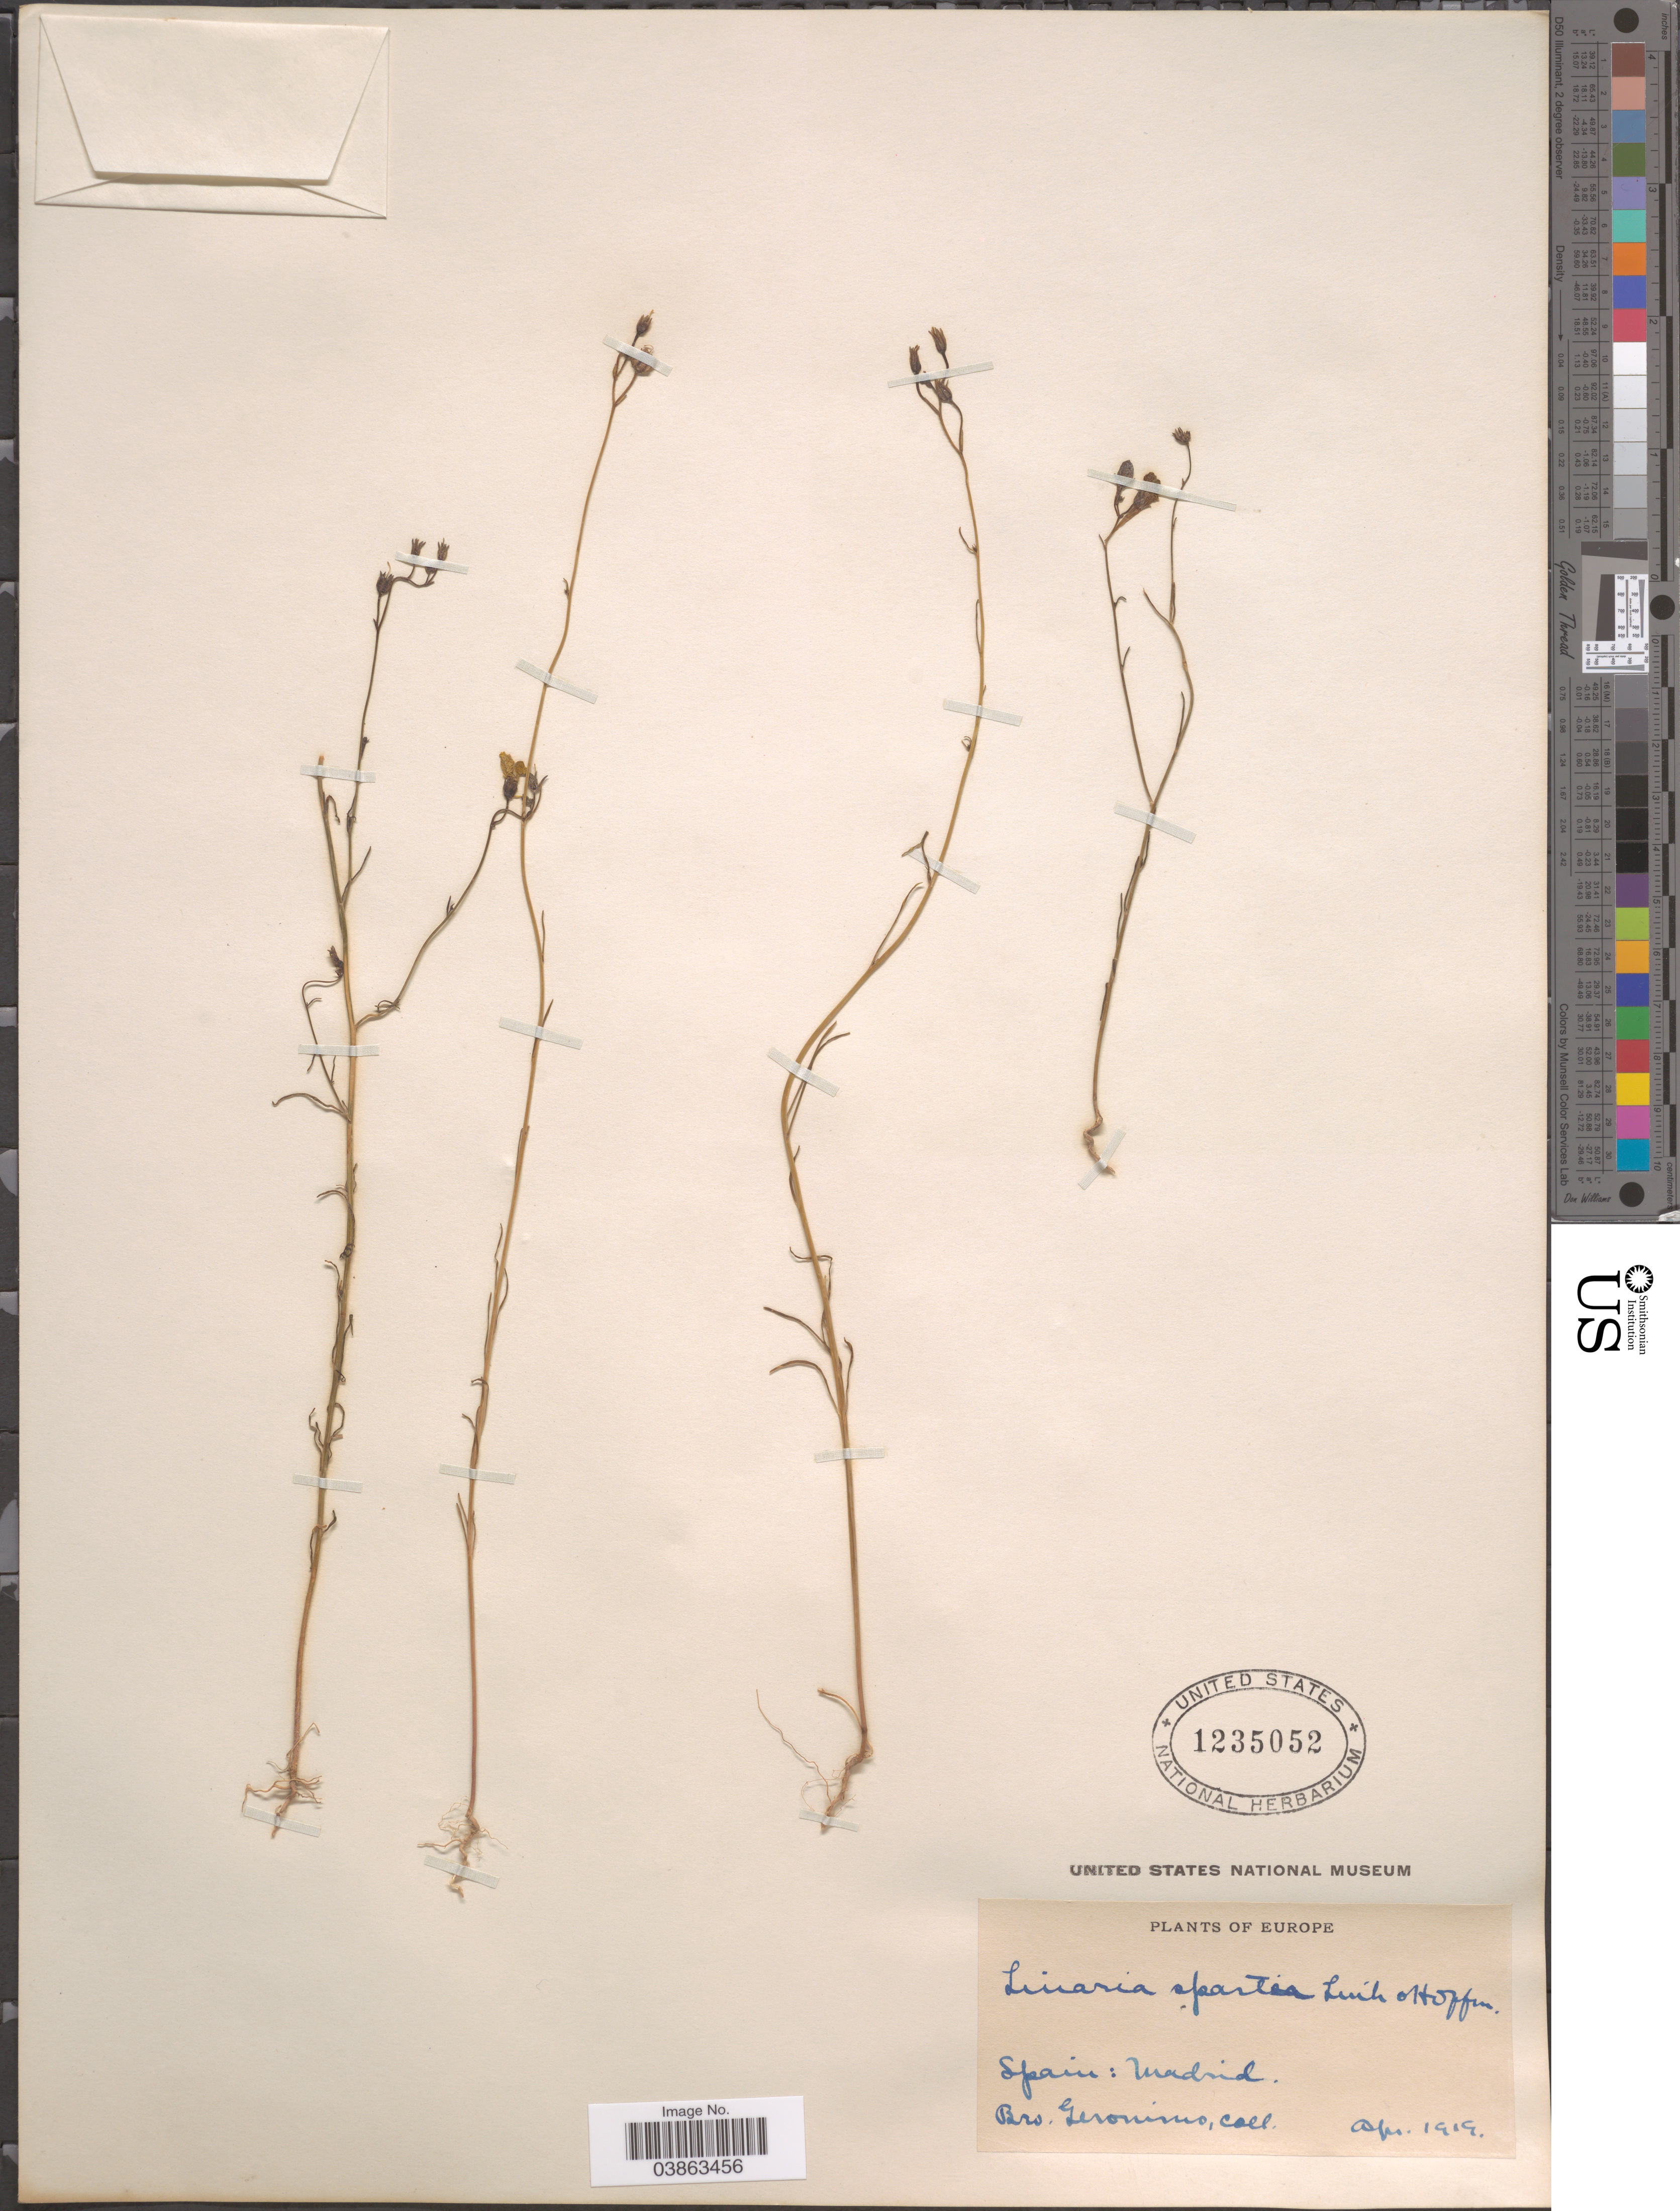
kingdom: Plantae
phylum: Tracheophyta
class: Magnoliopsida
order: Lamiales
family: Plantaginaceae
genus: Linaria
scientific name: Linaria spartea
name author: (L.) Willd.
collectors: Geronimo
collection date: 1919-04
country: Spain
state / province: Madrid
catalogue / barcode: US 1235052